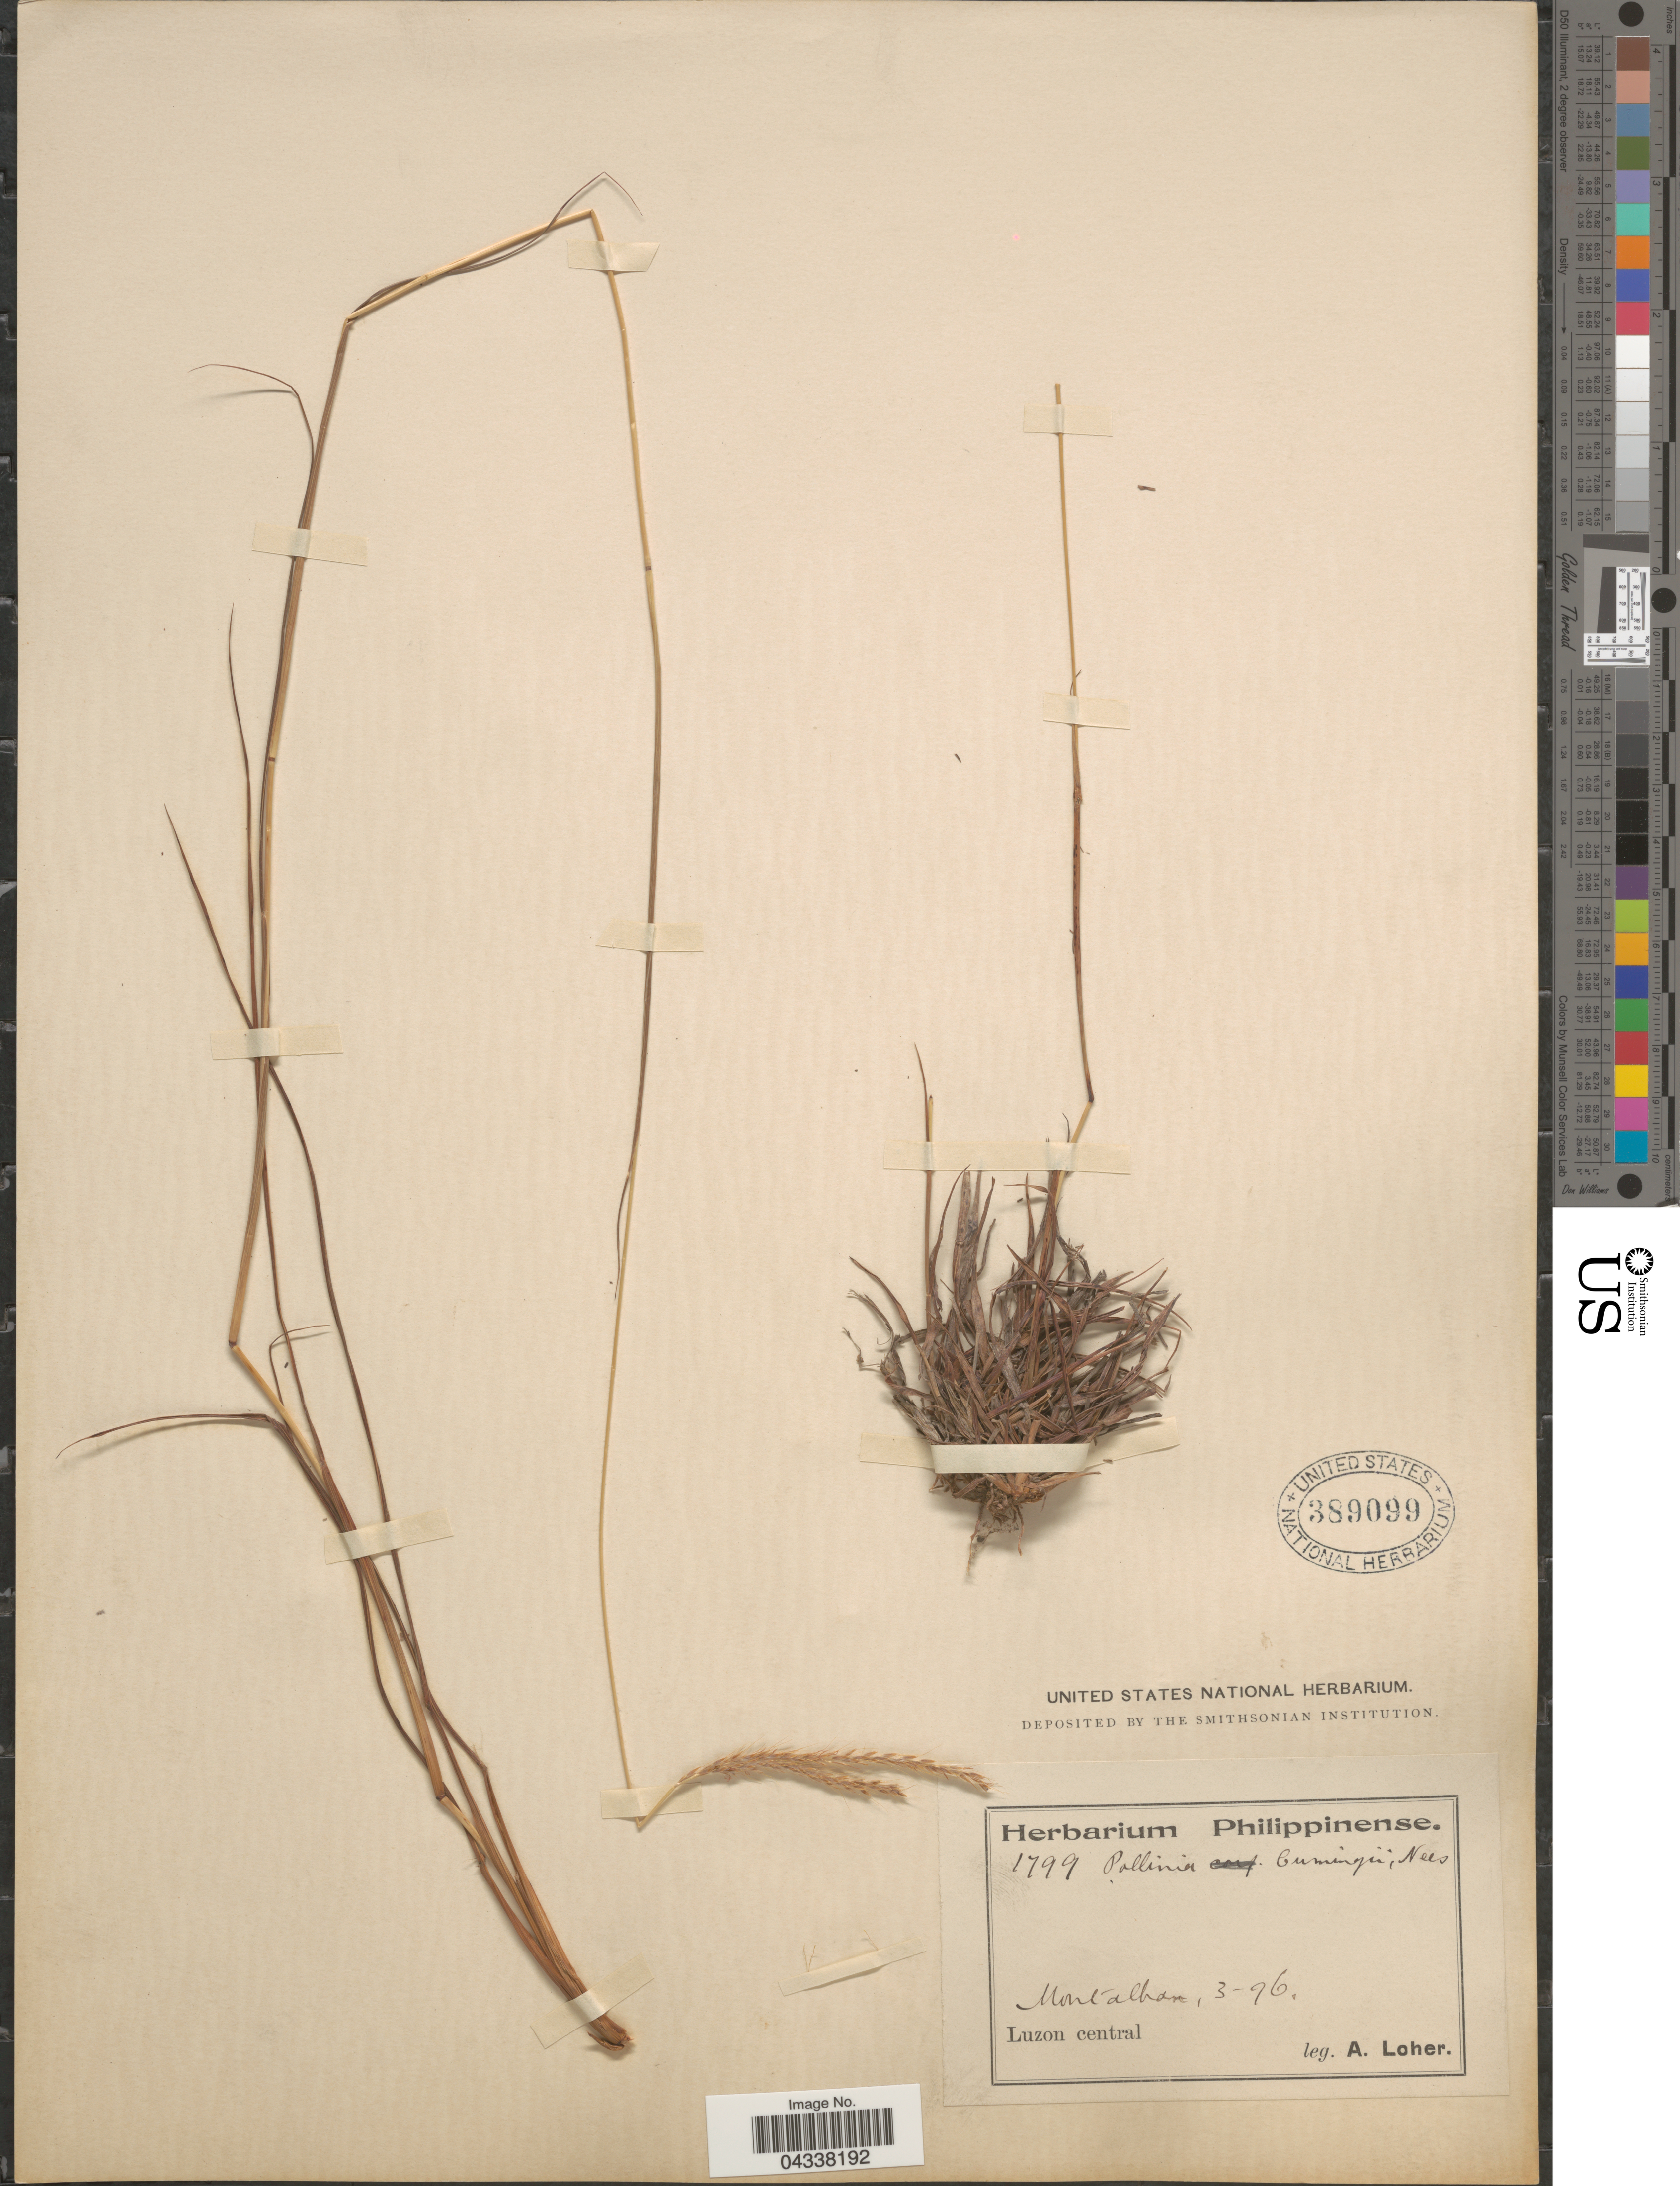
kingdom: Plantae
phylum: Tracheophyta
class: Liliopsida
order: Poales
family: Poaceae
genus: Pseudopogonatherum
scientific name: Pseudopogonatherum trispicatum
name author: (Schult.) Ohwi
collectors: A. Loher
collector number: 1799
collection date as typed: Transcribed d/m/y: /3/96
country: Philippines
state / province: Central Luzon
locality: Mont alba. Luzon central.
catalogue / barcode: US 389099